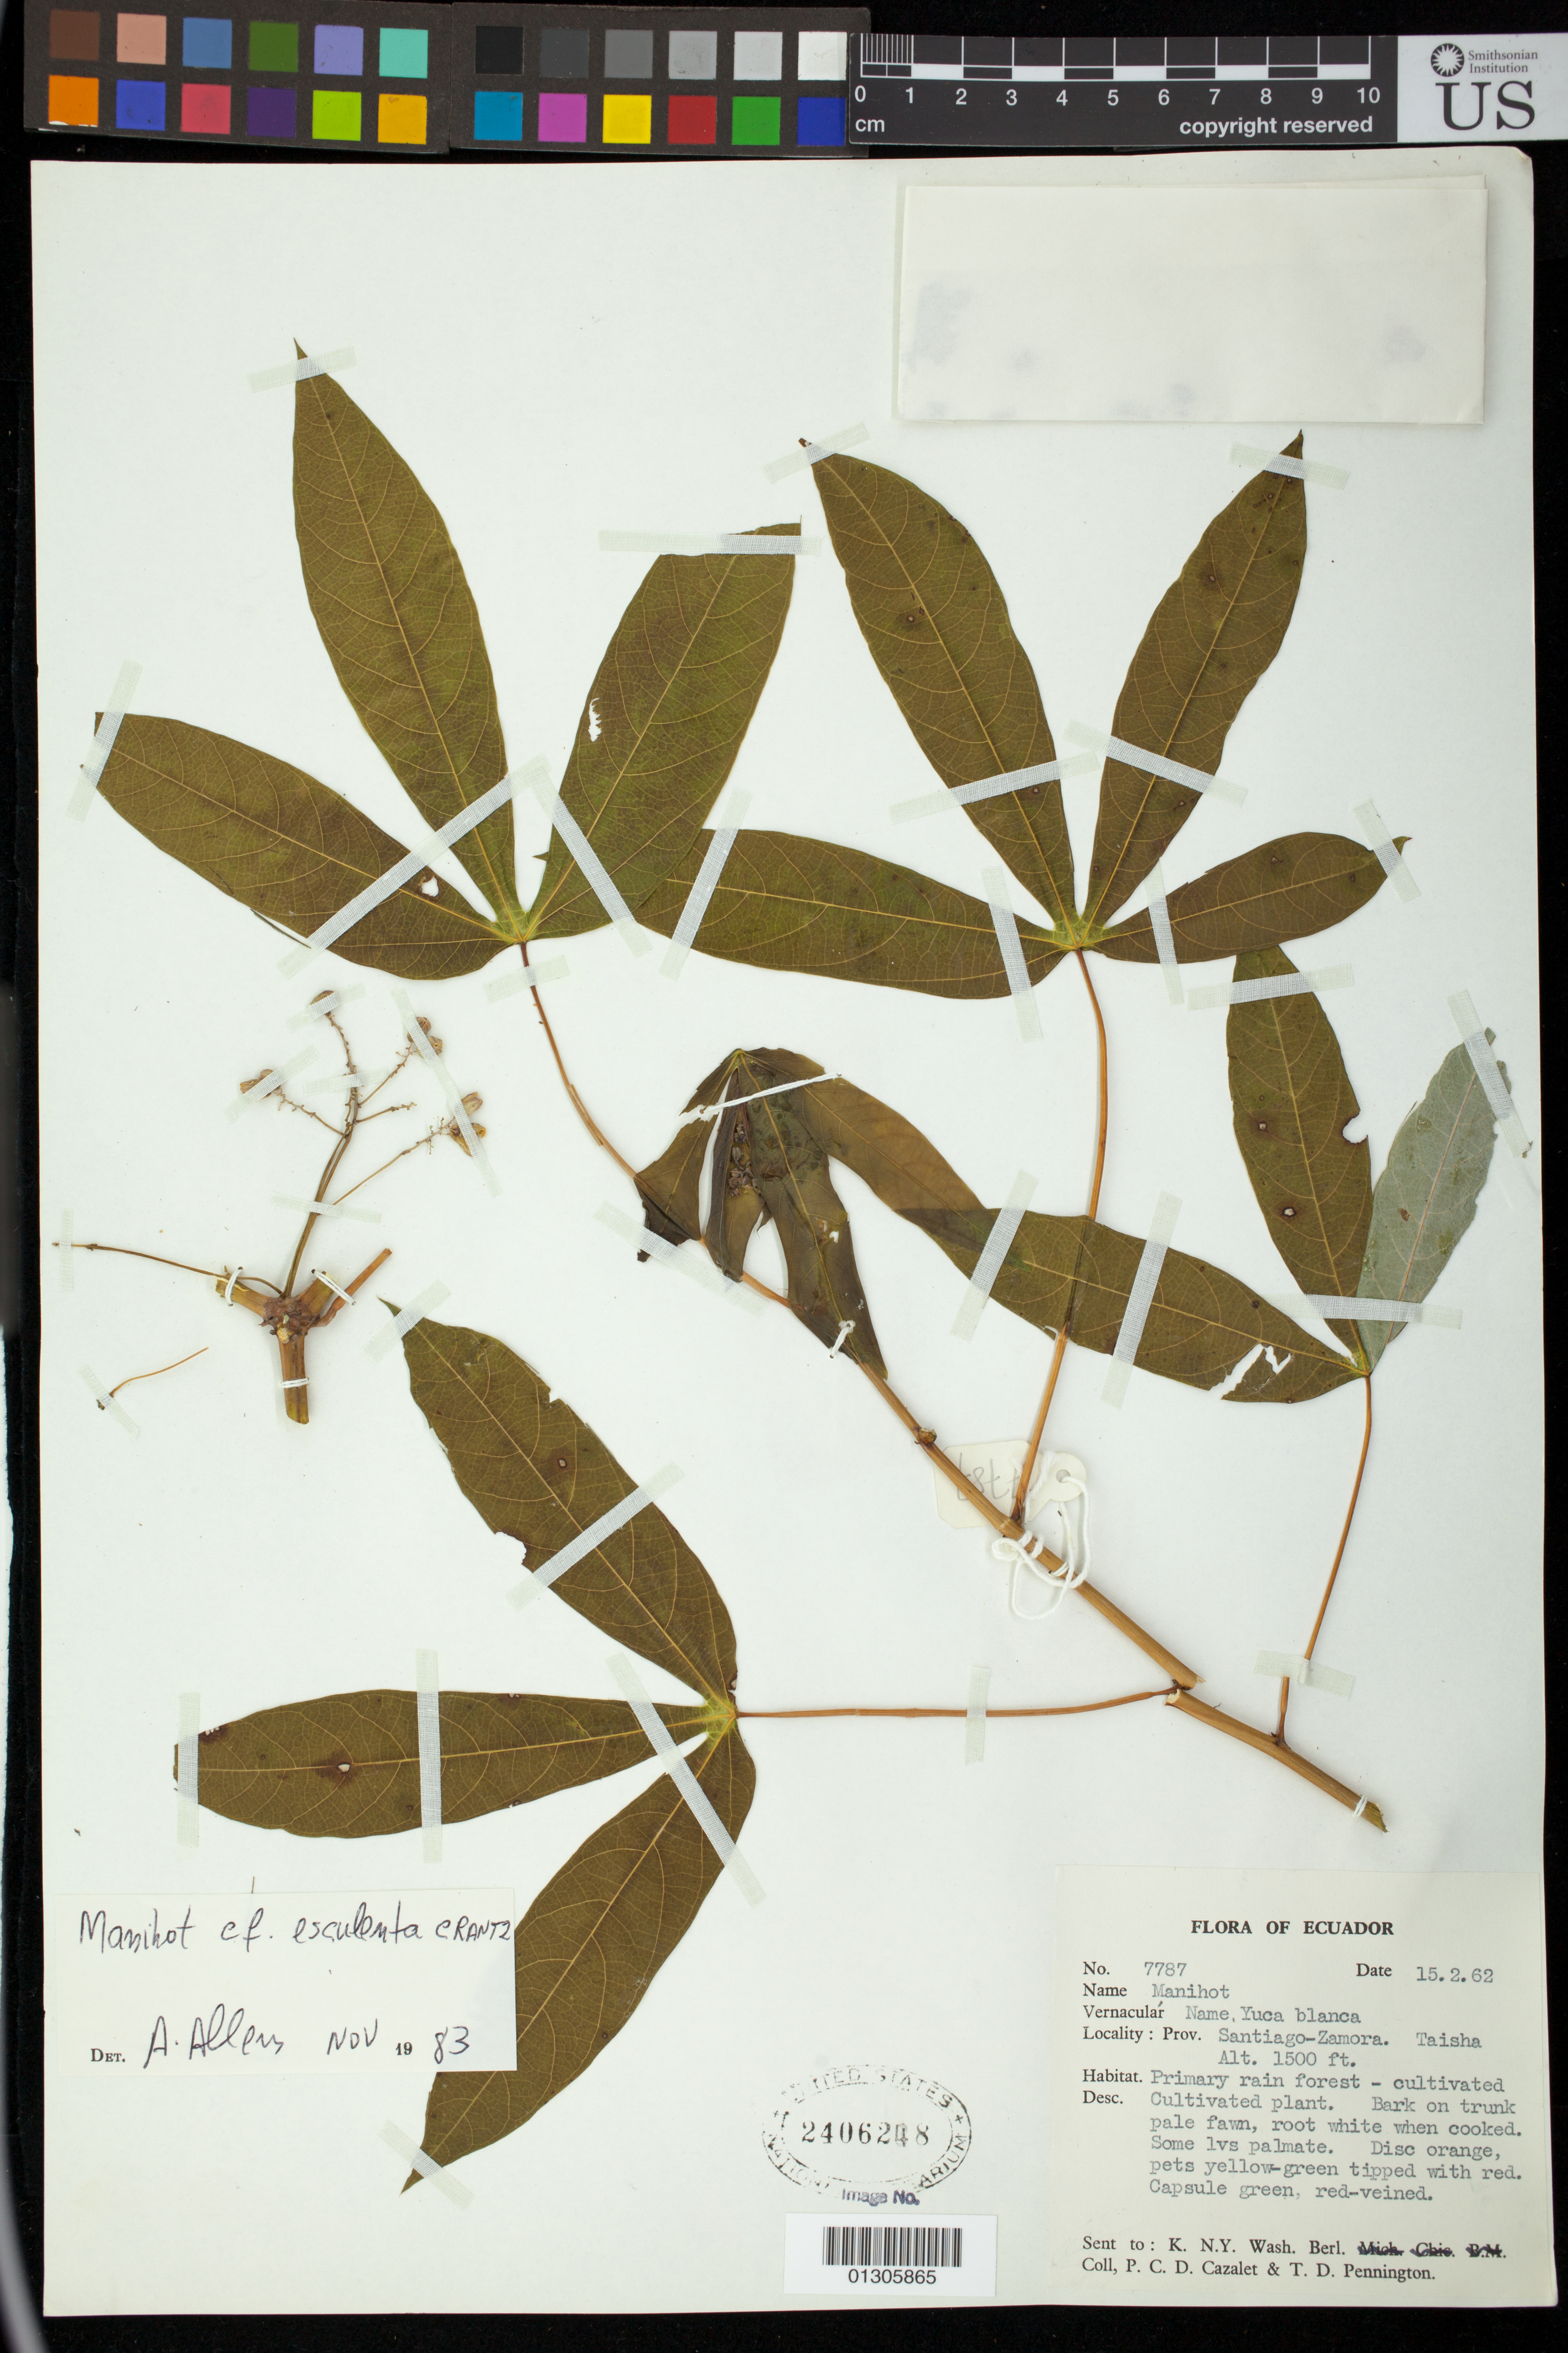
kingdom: Plantae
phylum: Tracheophyta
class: Magnoliopsida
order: Malpighiales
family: Euphorbiaceae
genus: Manihot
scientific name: Manihot esculenta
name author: Crantz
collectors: P. C. D. Cazalet & T. D. Pennington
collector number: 7787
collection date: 1962-02-15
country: Ecuador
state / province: Morona-Santiago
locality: Santiago-Zamora.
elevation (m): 457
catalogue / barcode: US 2406248